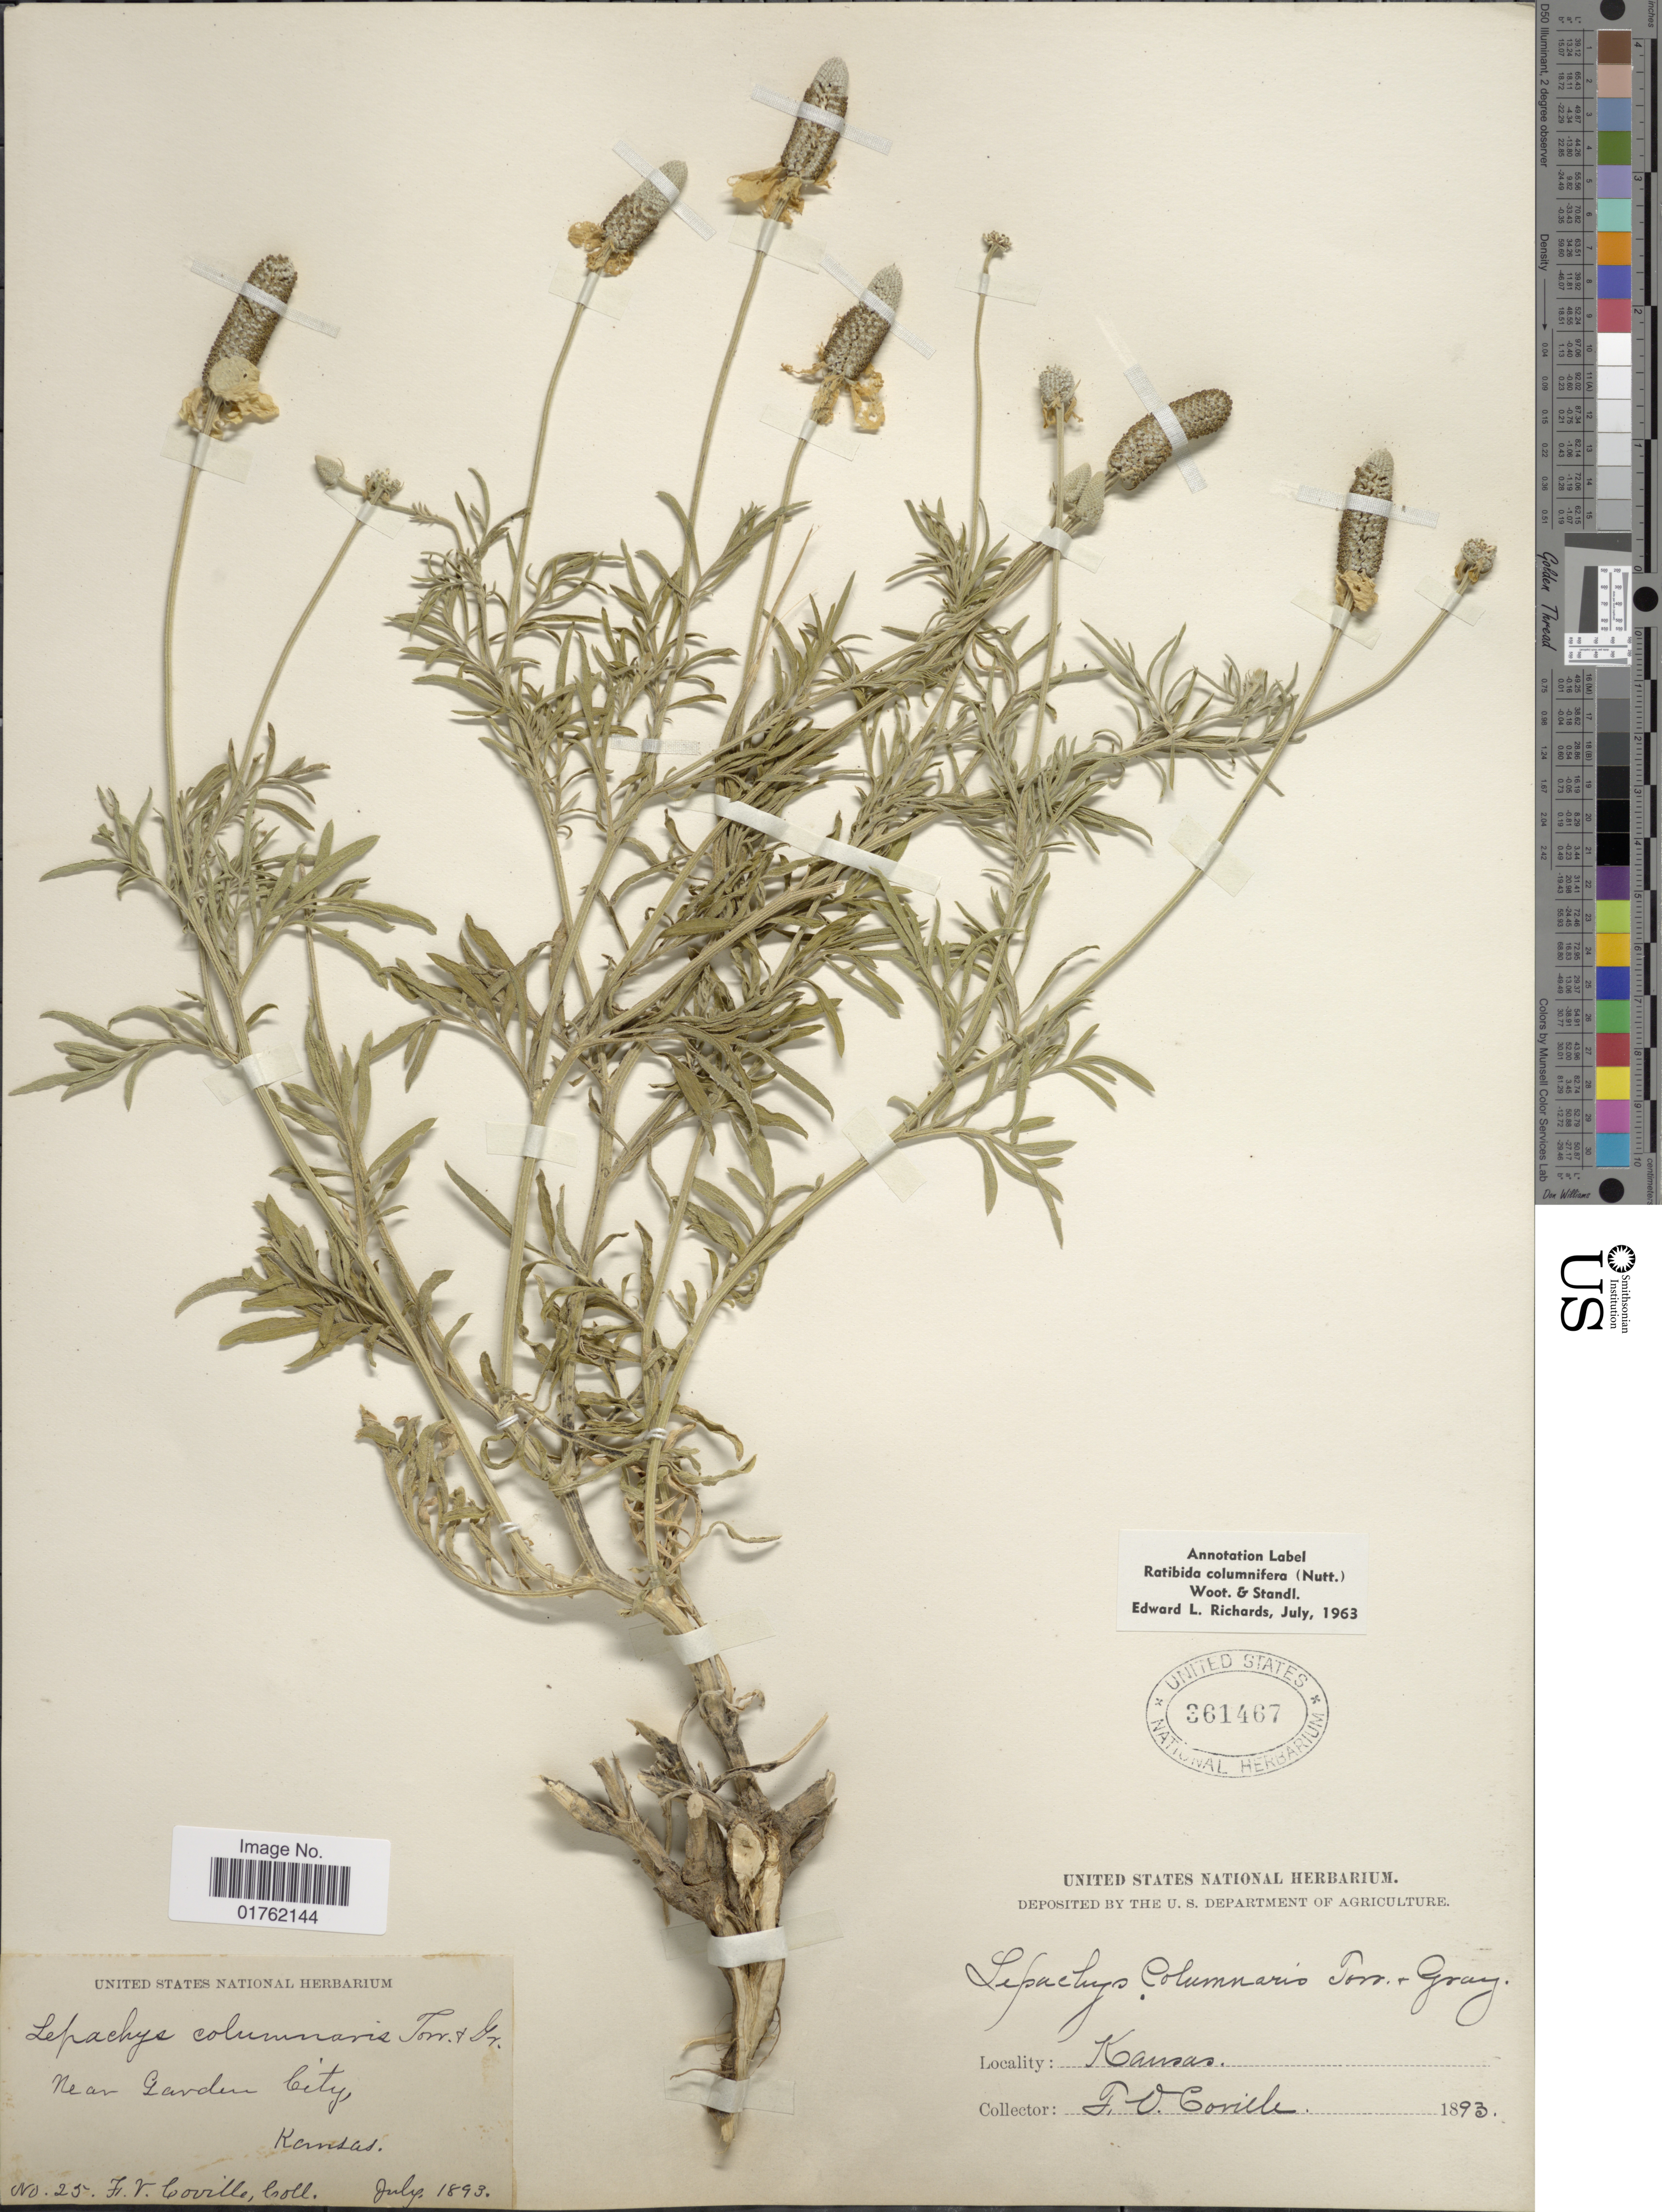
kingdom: Plantae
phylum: Tracheophyta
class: Magnoliopsida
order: Asterales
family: Asteraceae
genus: Ratibida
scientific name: Ratibida columnaris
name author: (Pursh) D. Don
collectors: F. V. Coville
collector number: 25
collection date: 1893-07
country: United States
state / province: Kansas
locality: Near Garden City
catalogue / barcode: US 361467